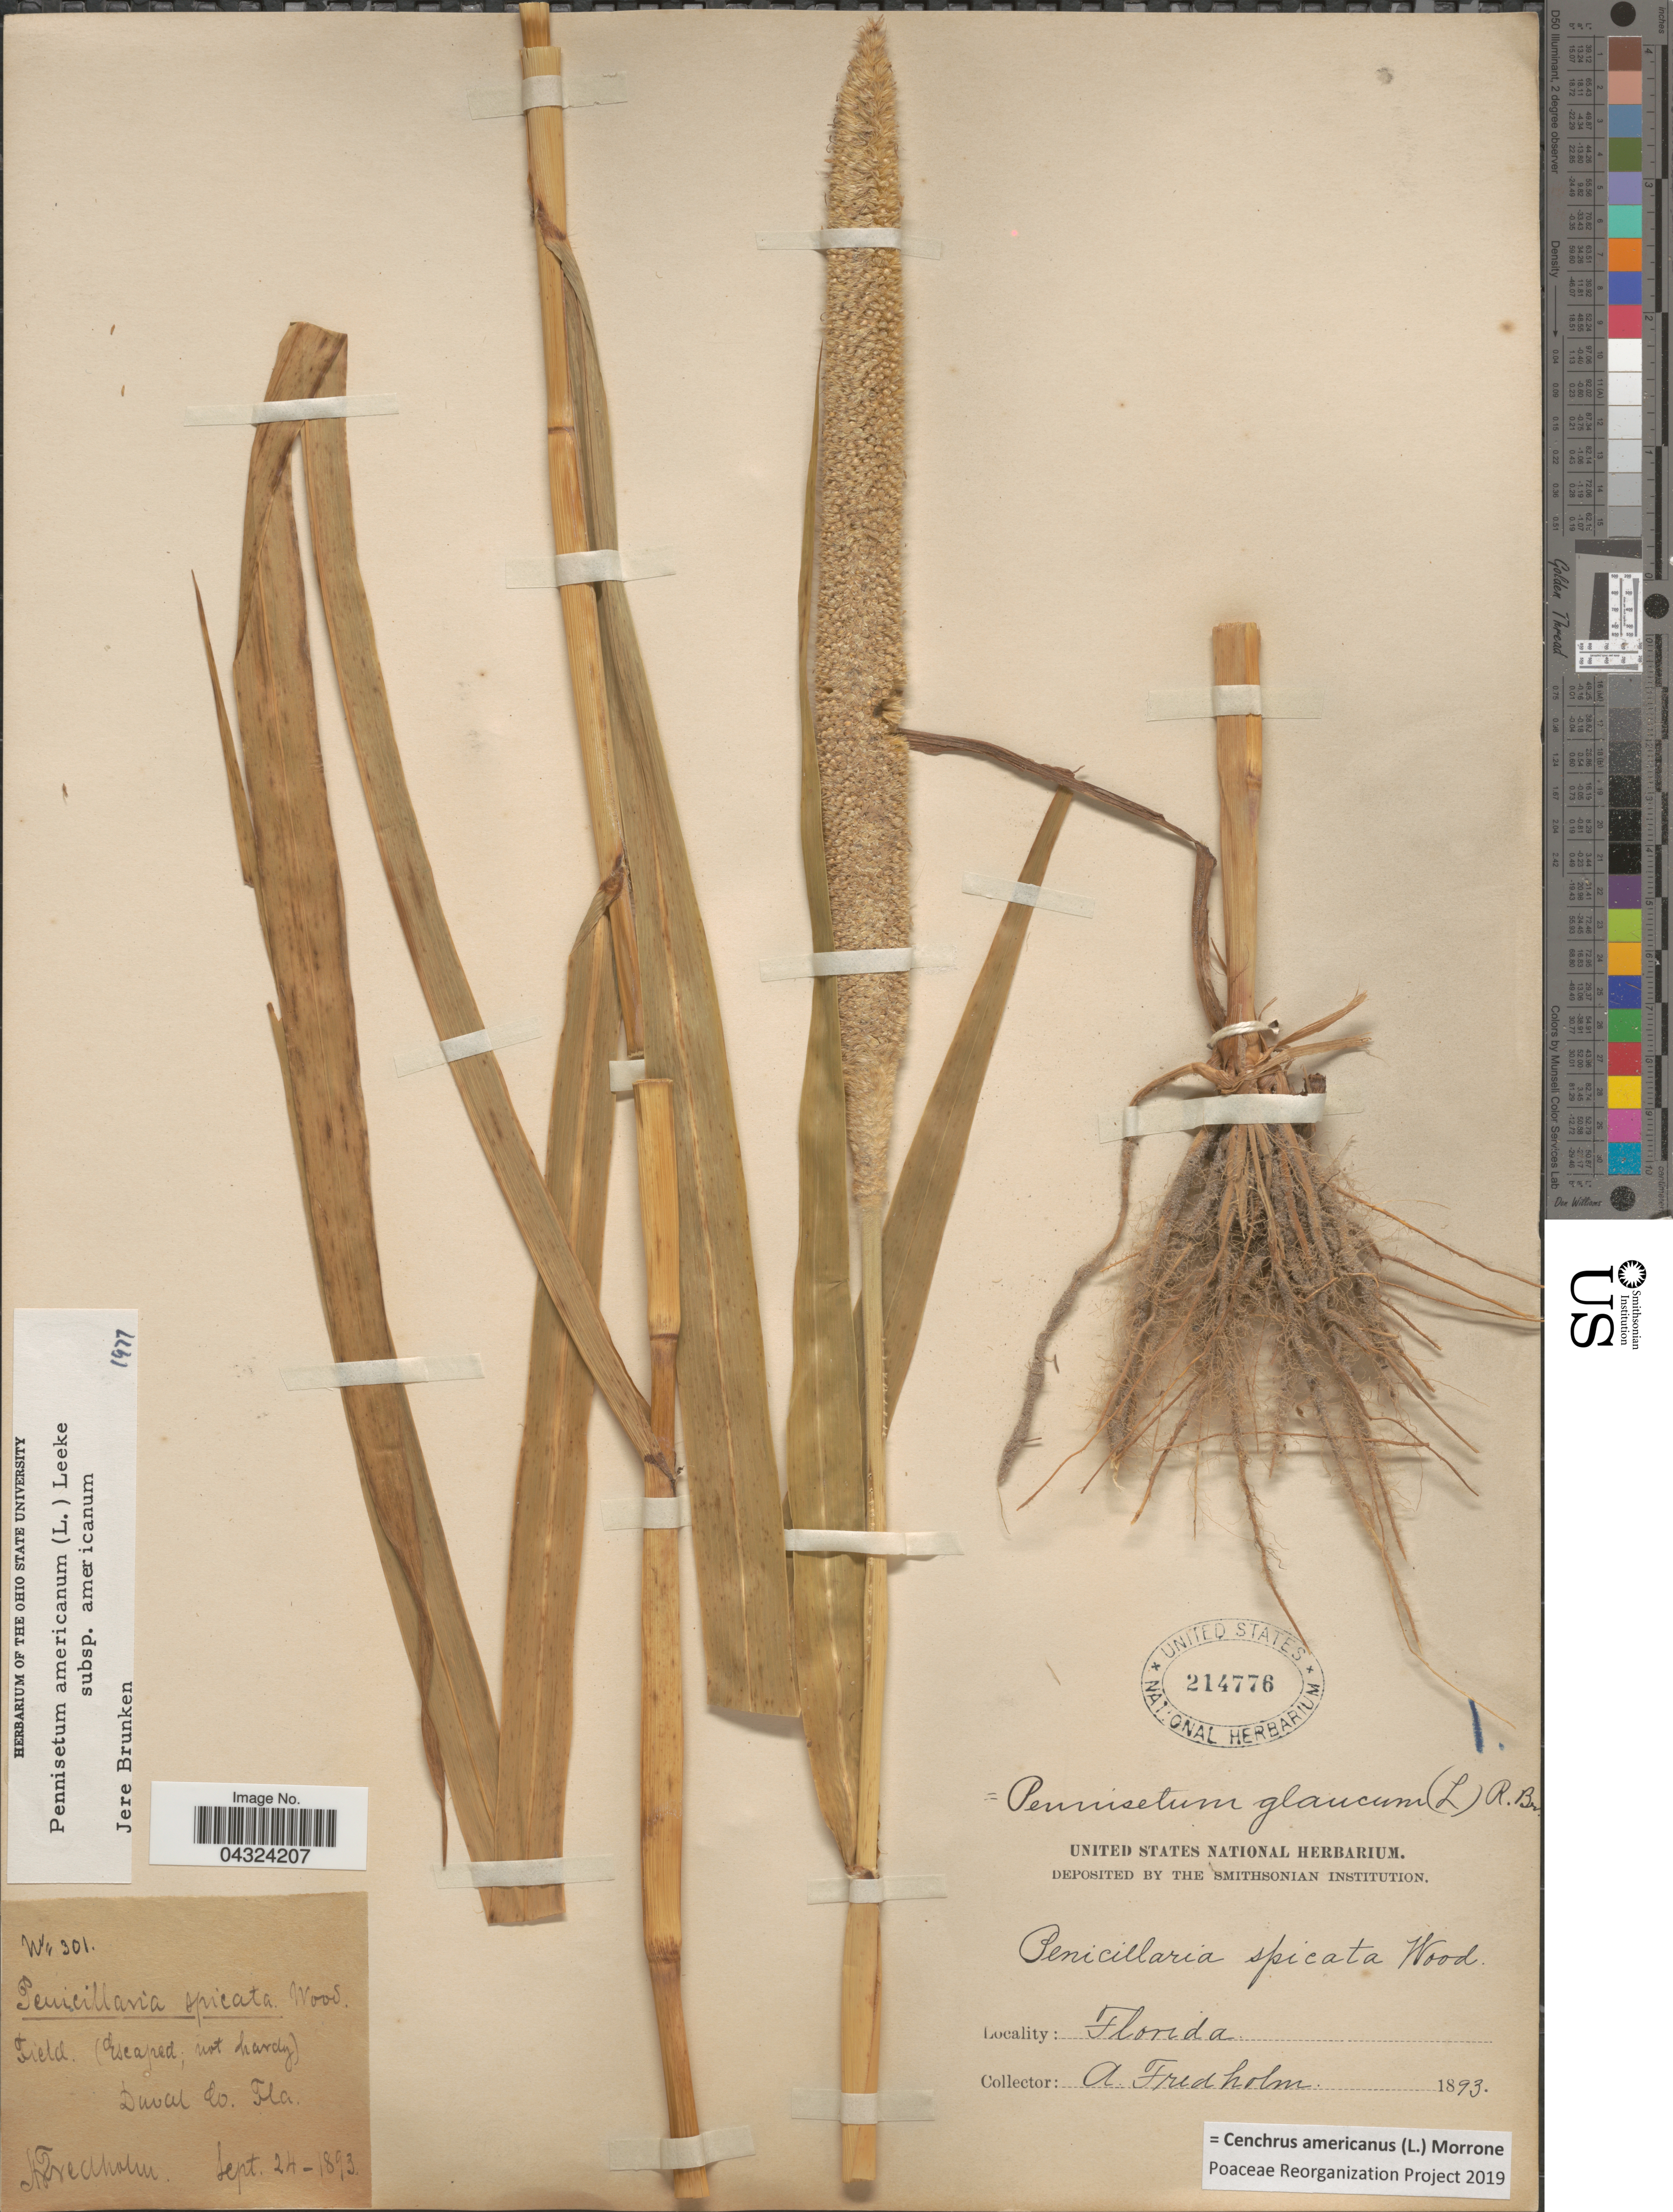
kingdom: Plantae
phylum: Tracheophyta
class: Liliopsida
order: Poales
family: Poaceae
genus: Cenchrus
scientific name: Cenchrus americanus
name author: (L.) Morrone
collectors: A. Fredholm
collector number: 301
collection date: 1893-09-24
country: United States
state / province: Florida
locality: Duval Co.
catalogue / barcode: US 214776